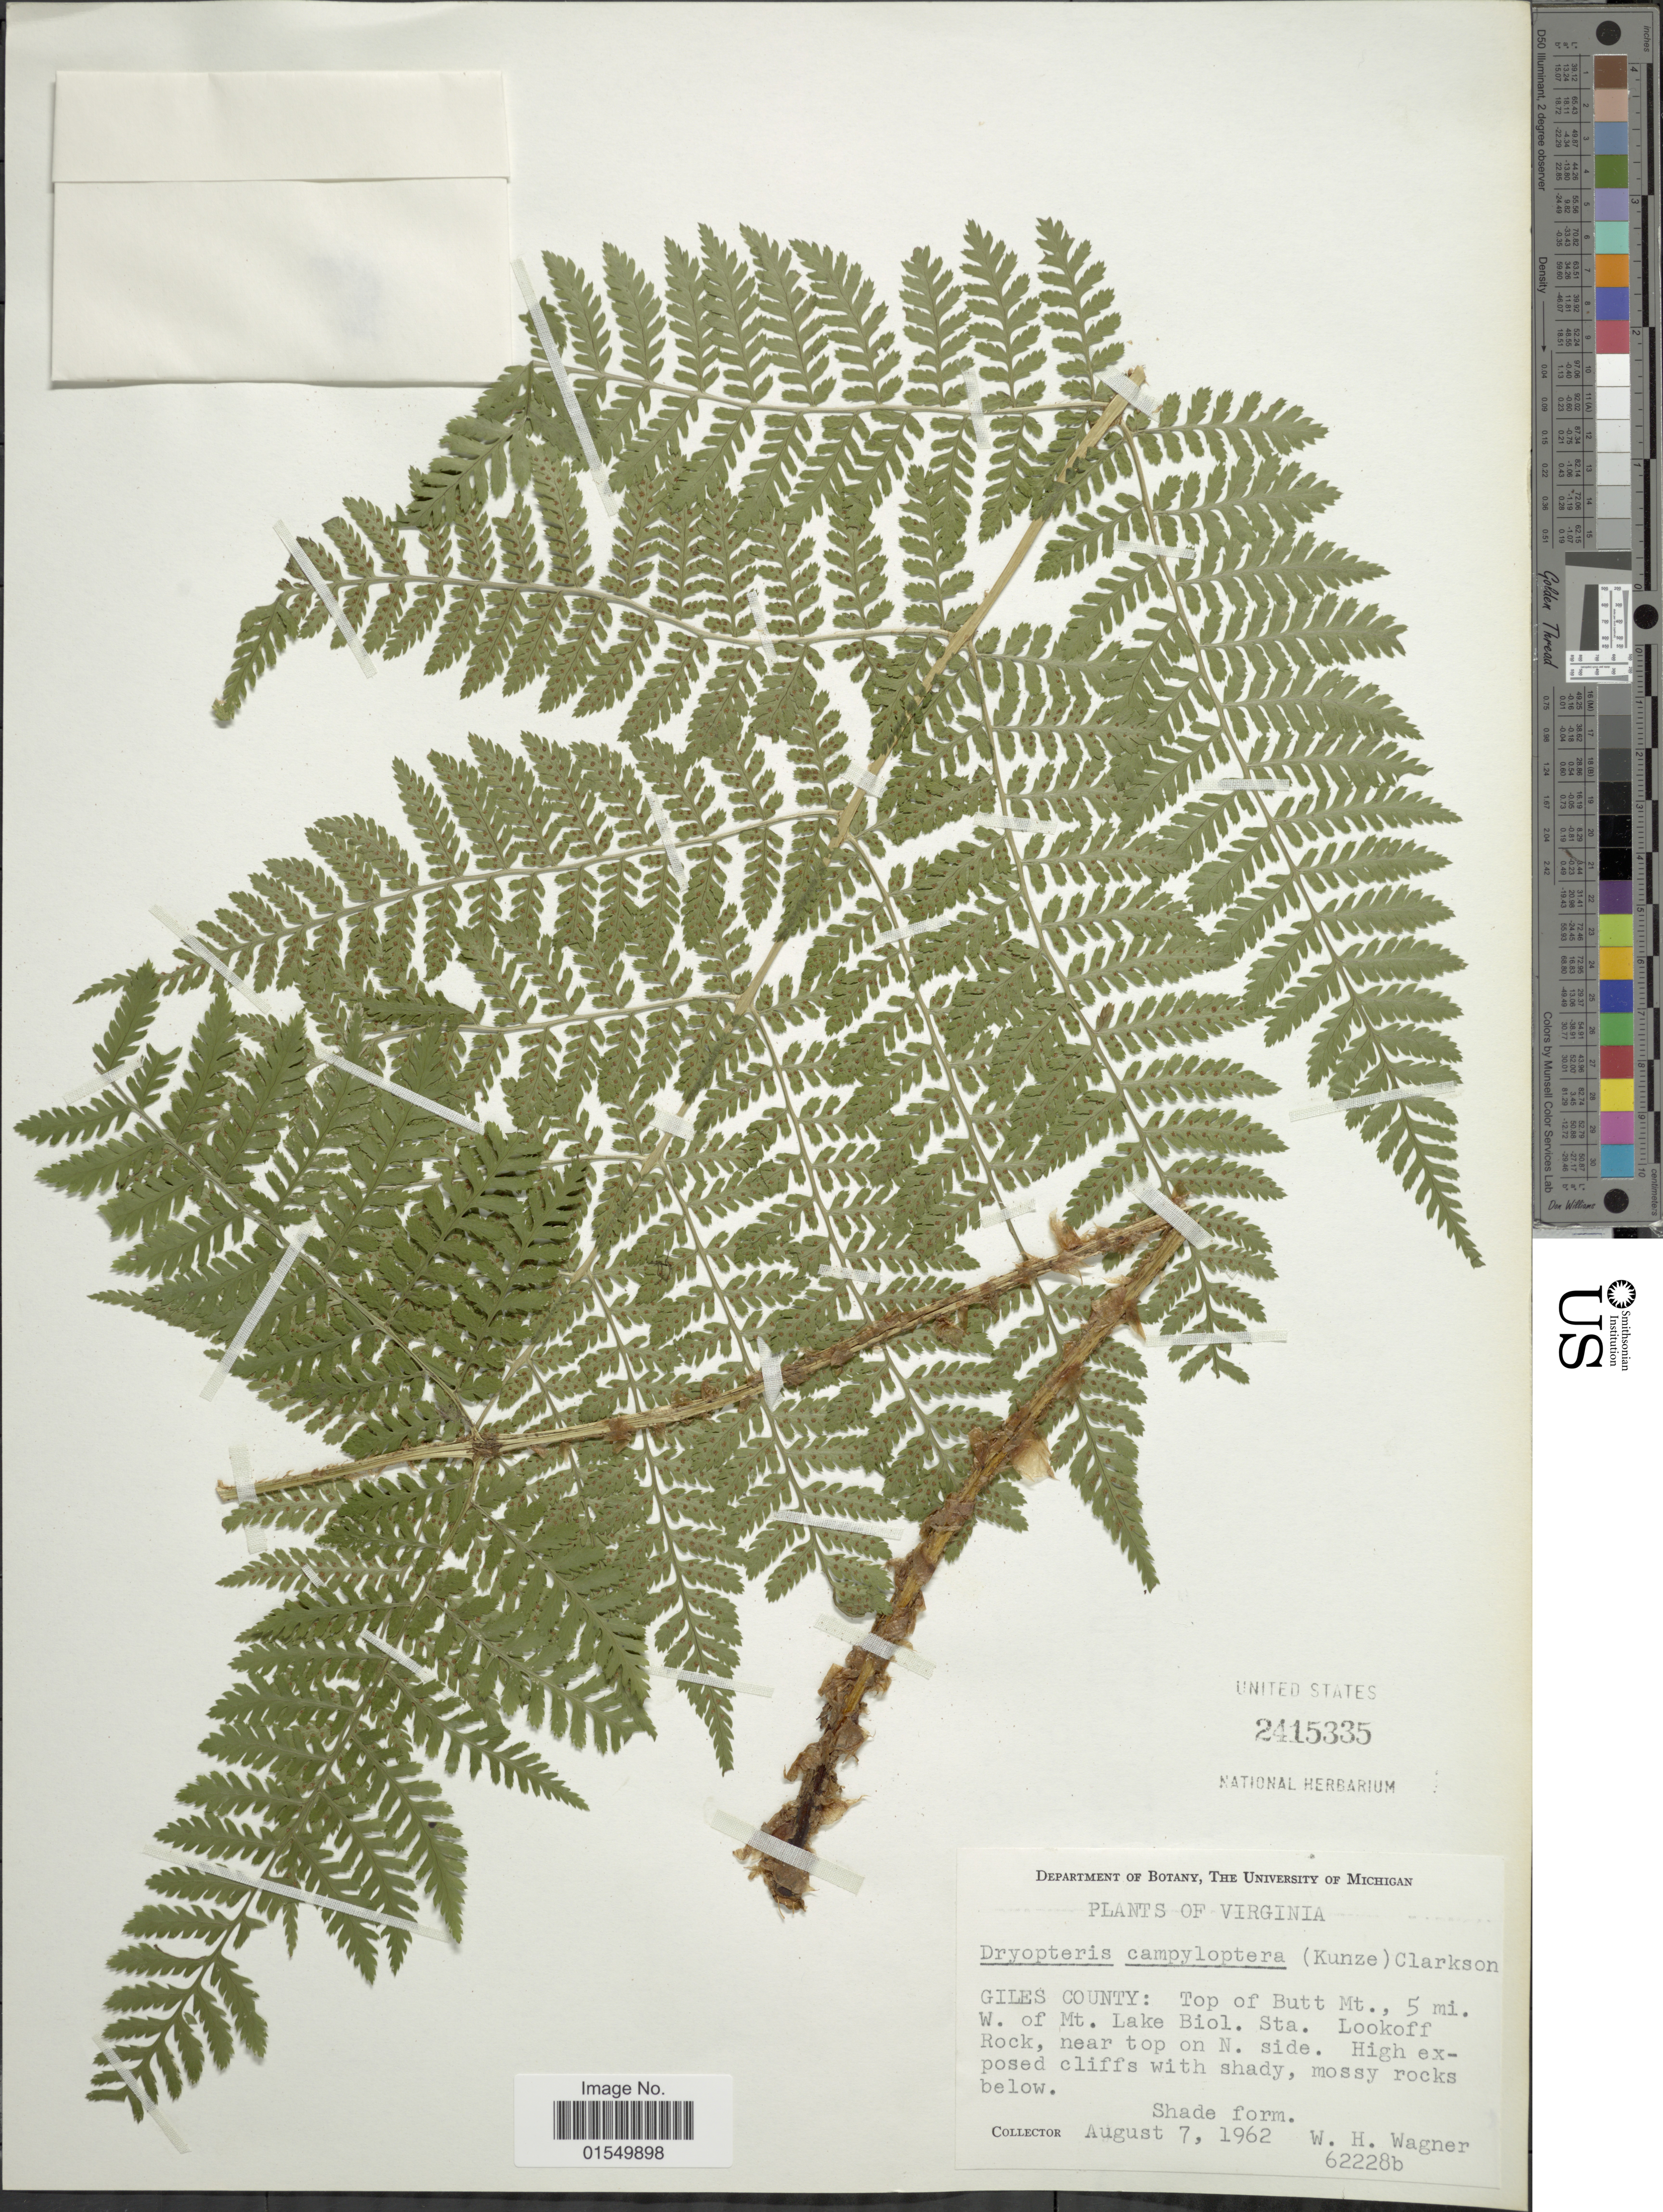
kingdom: Plantae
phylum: Tracheophyta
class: Polypodiopsida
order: Polypodiales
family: Dryopteridaceae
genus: Dryopteris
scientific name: Dryopteris campyloptera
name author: Clarkson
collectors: W. H. Wagner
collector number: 62228b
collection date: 1962-08-07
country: United States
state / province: Virginia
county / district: Giles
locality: Top of Butt Mt., 5 mi. W. of Mt. Lake Biol. Sta., Lookoff Rock, near top on N. side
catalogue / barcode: US 2415335